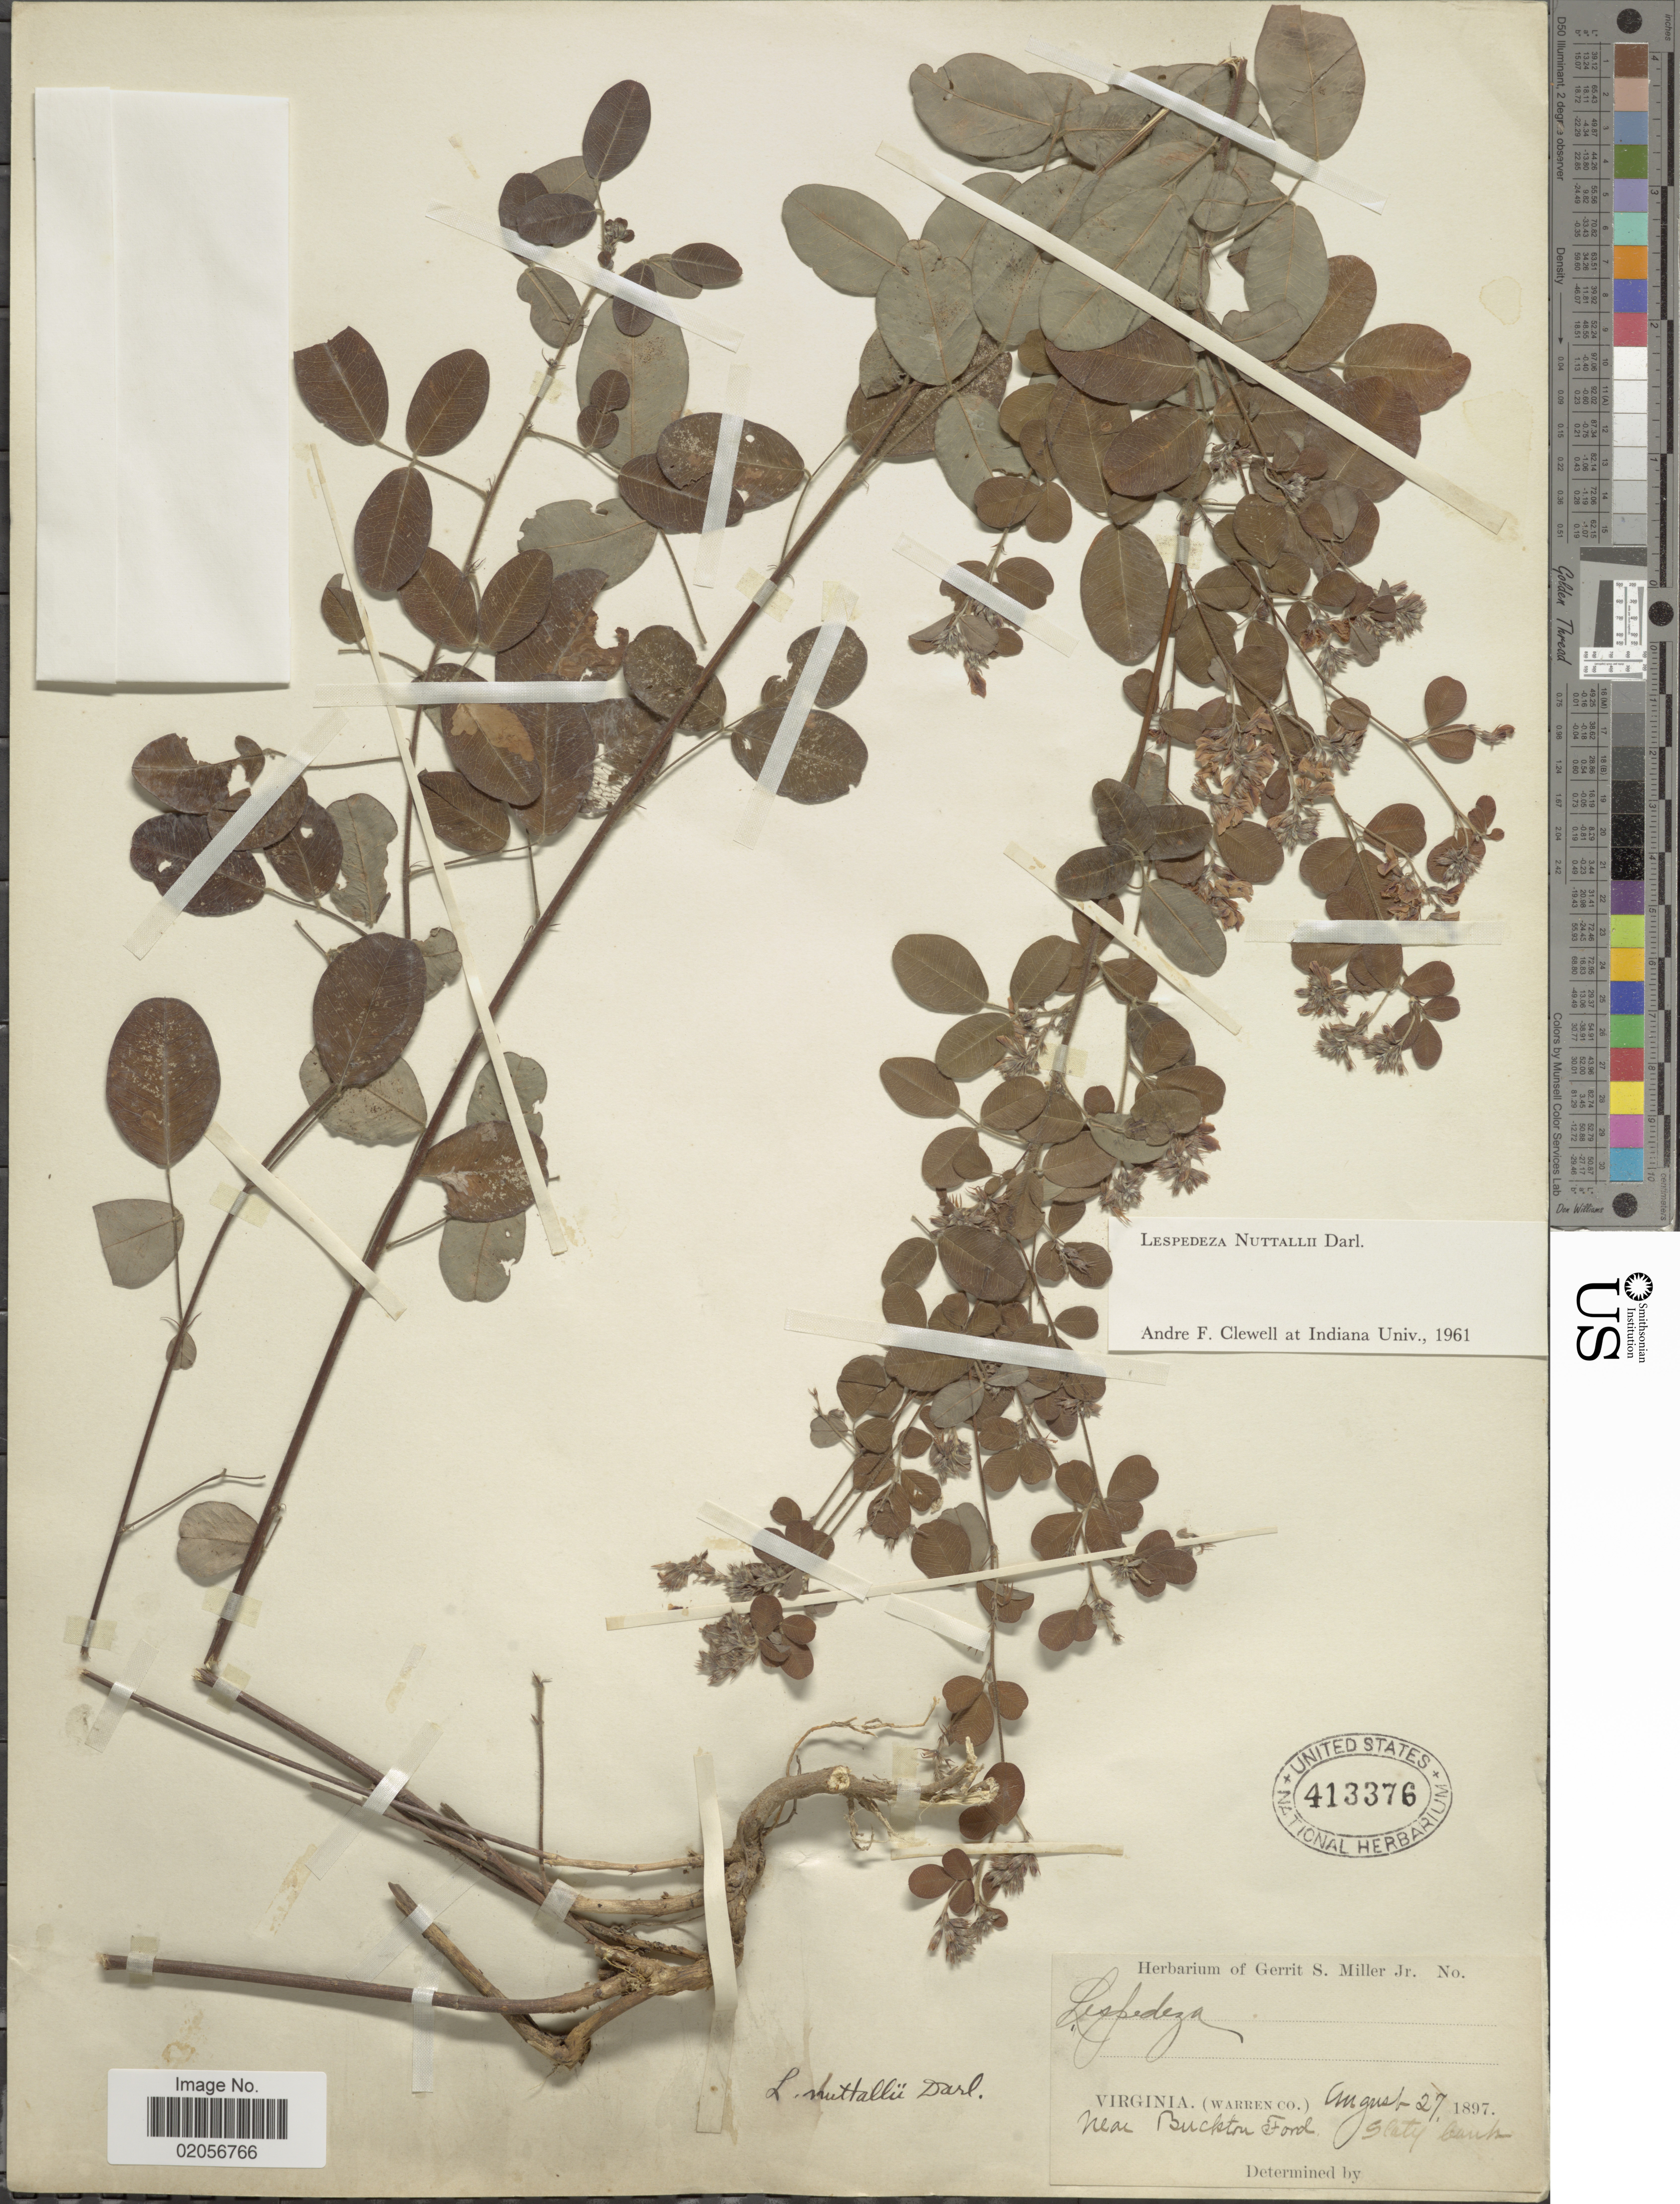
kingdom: Plantae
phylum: Tracheophyta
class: Magnoliopsida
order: Fabales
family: Fabaceae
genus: Lespedeza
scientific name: Lespedeza nuttallii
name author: Darl.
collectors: ex herb. Gerrit S. Miller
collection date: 1897-08-27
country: United States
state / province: Virginia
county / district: Warren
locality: near Buckton Ford, Slaty banks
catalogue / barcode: US 413376